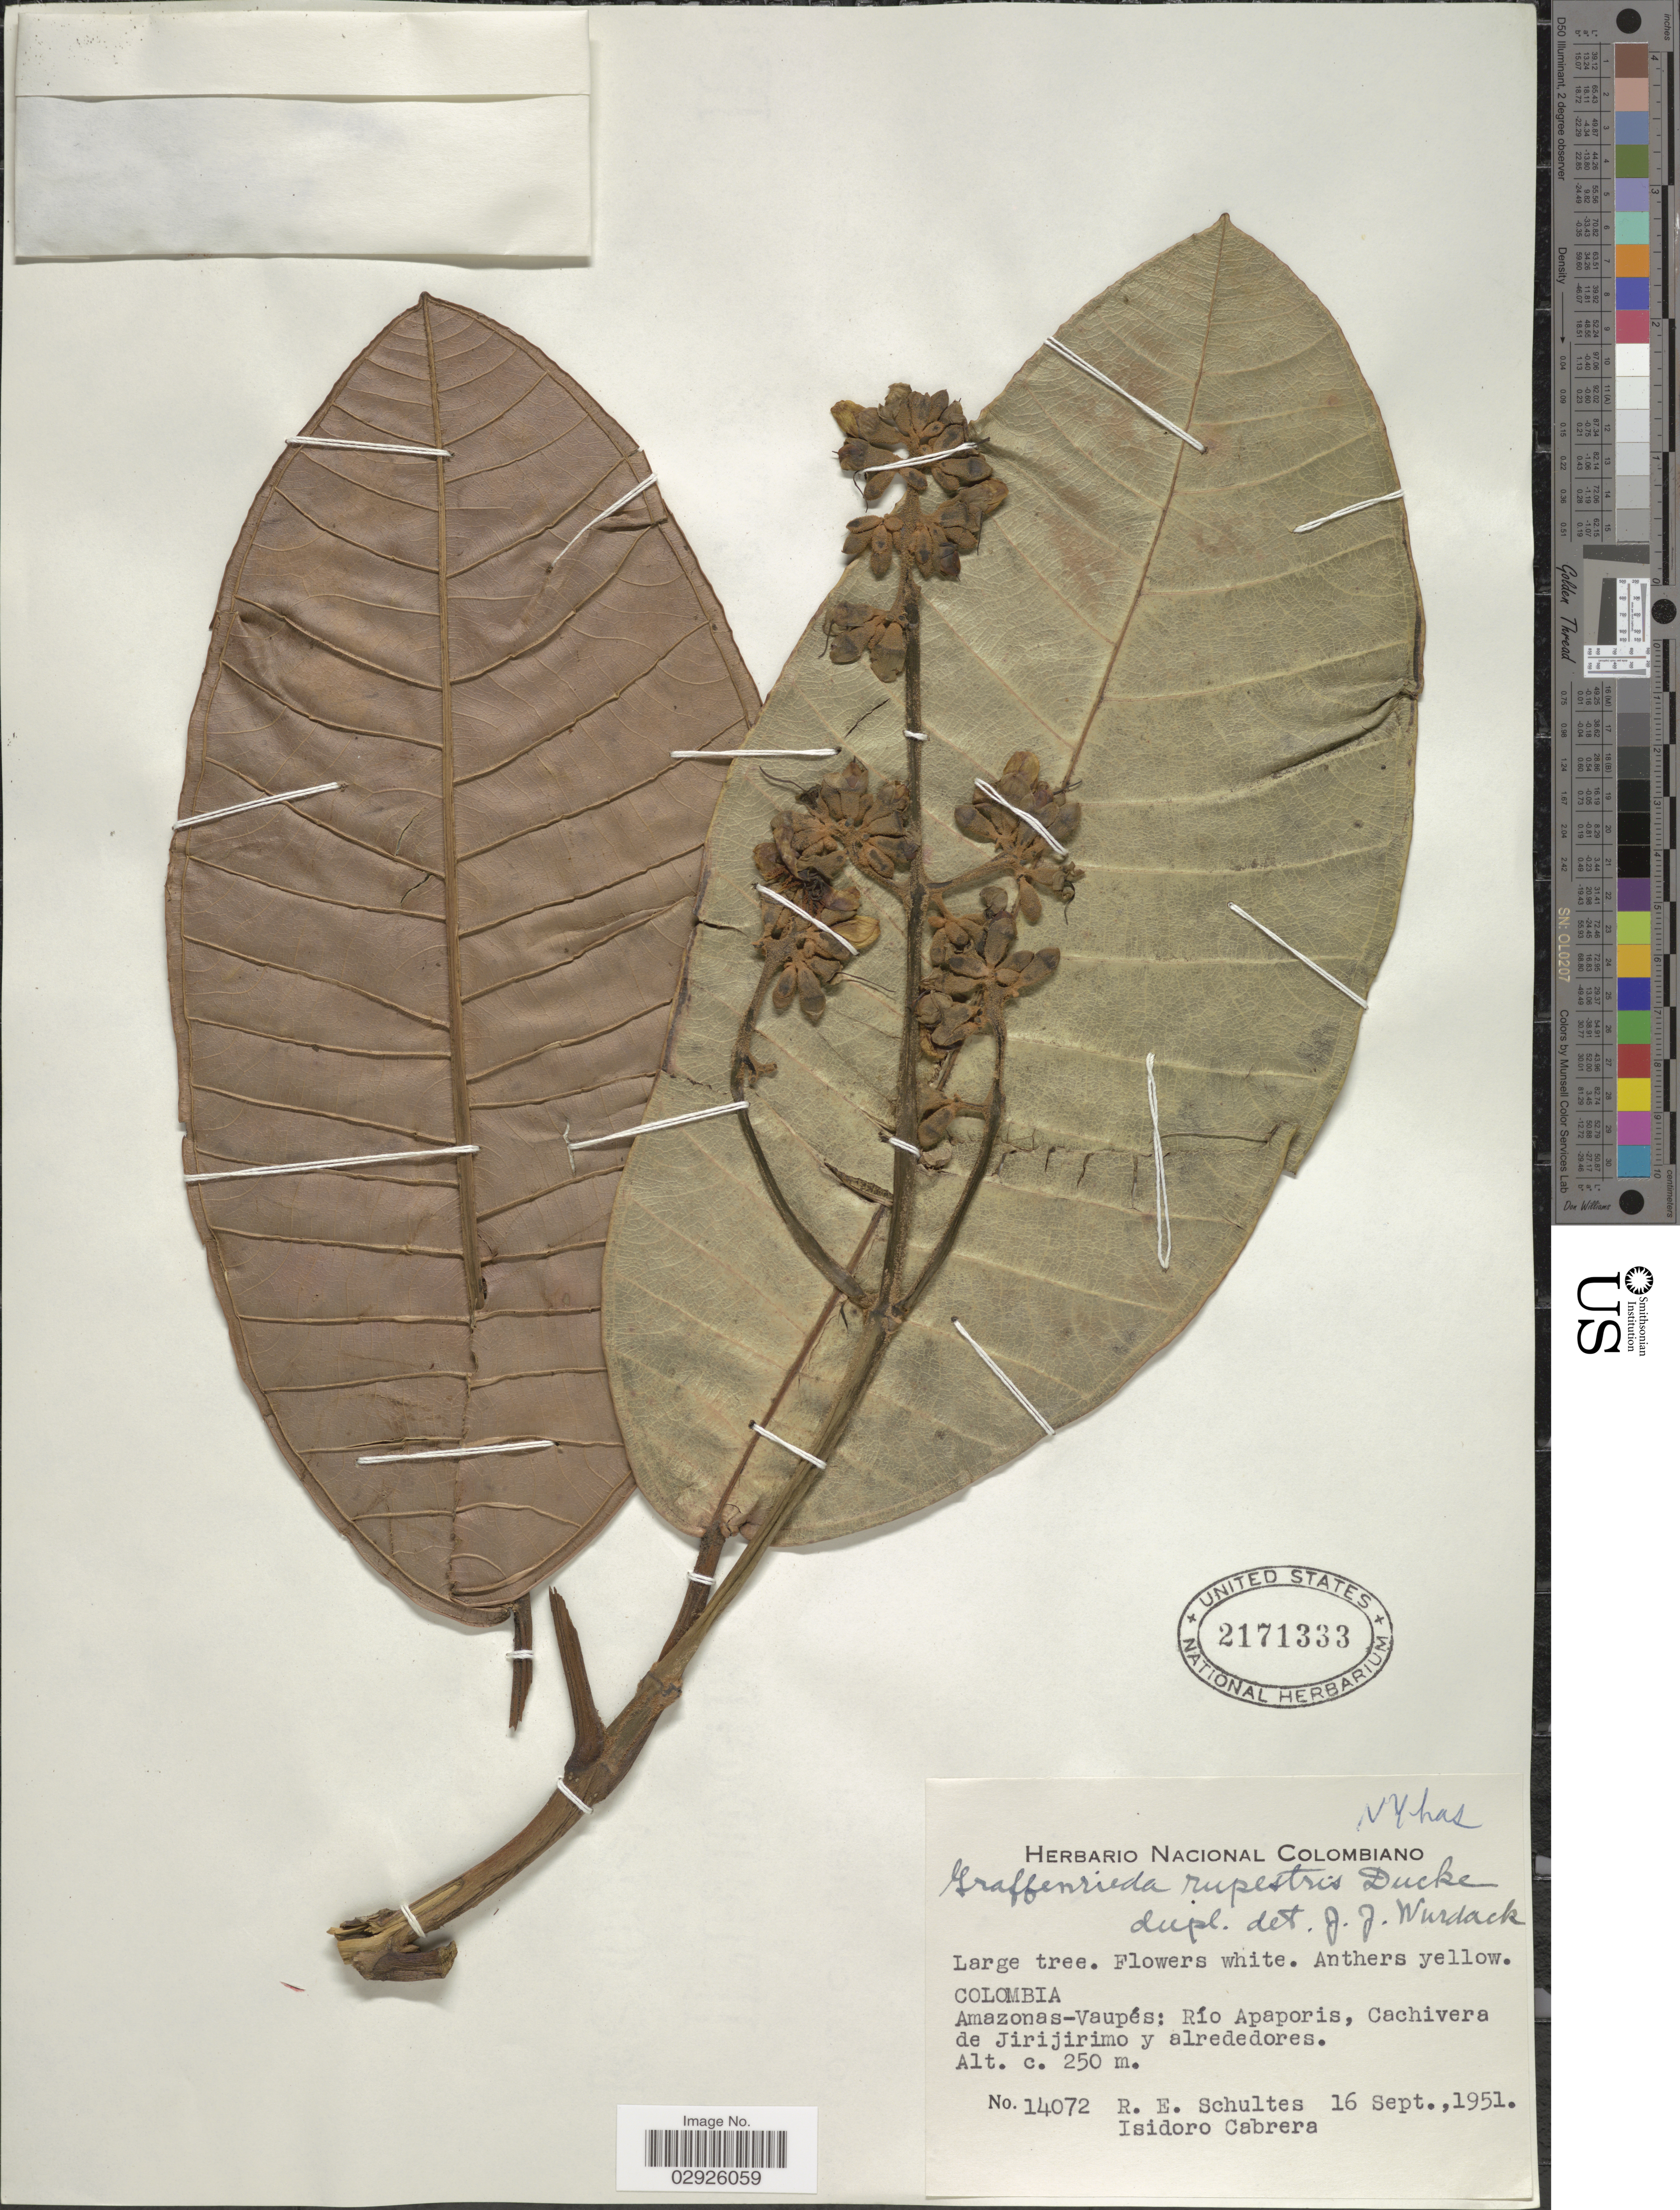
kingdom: Plantae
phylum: Tracheophyta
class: Magnoliopsida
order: Myrtales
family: Melastomataceae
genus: Graffenrieda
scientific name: Graffenrieda rupestris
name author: Ducke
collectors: R. E. Schultes & I. Cabrera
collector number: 14072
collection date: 1951-09-16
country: Colombia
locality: Amazonas-Vaupés: Río Apaporis, Cachivera de Jirijirimo y alrededores.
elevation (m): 250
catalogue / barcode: US 2171333